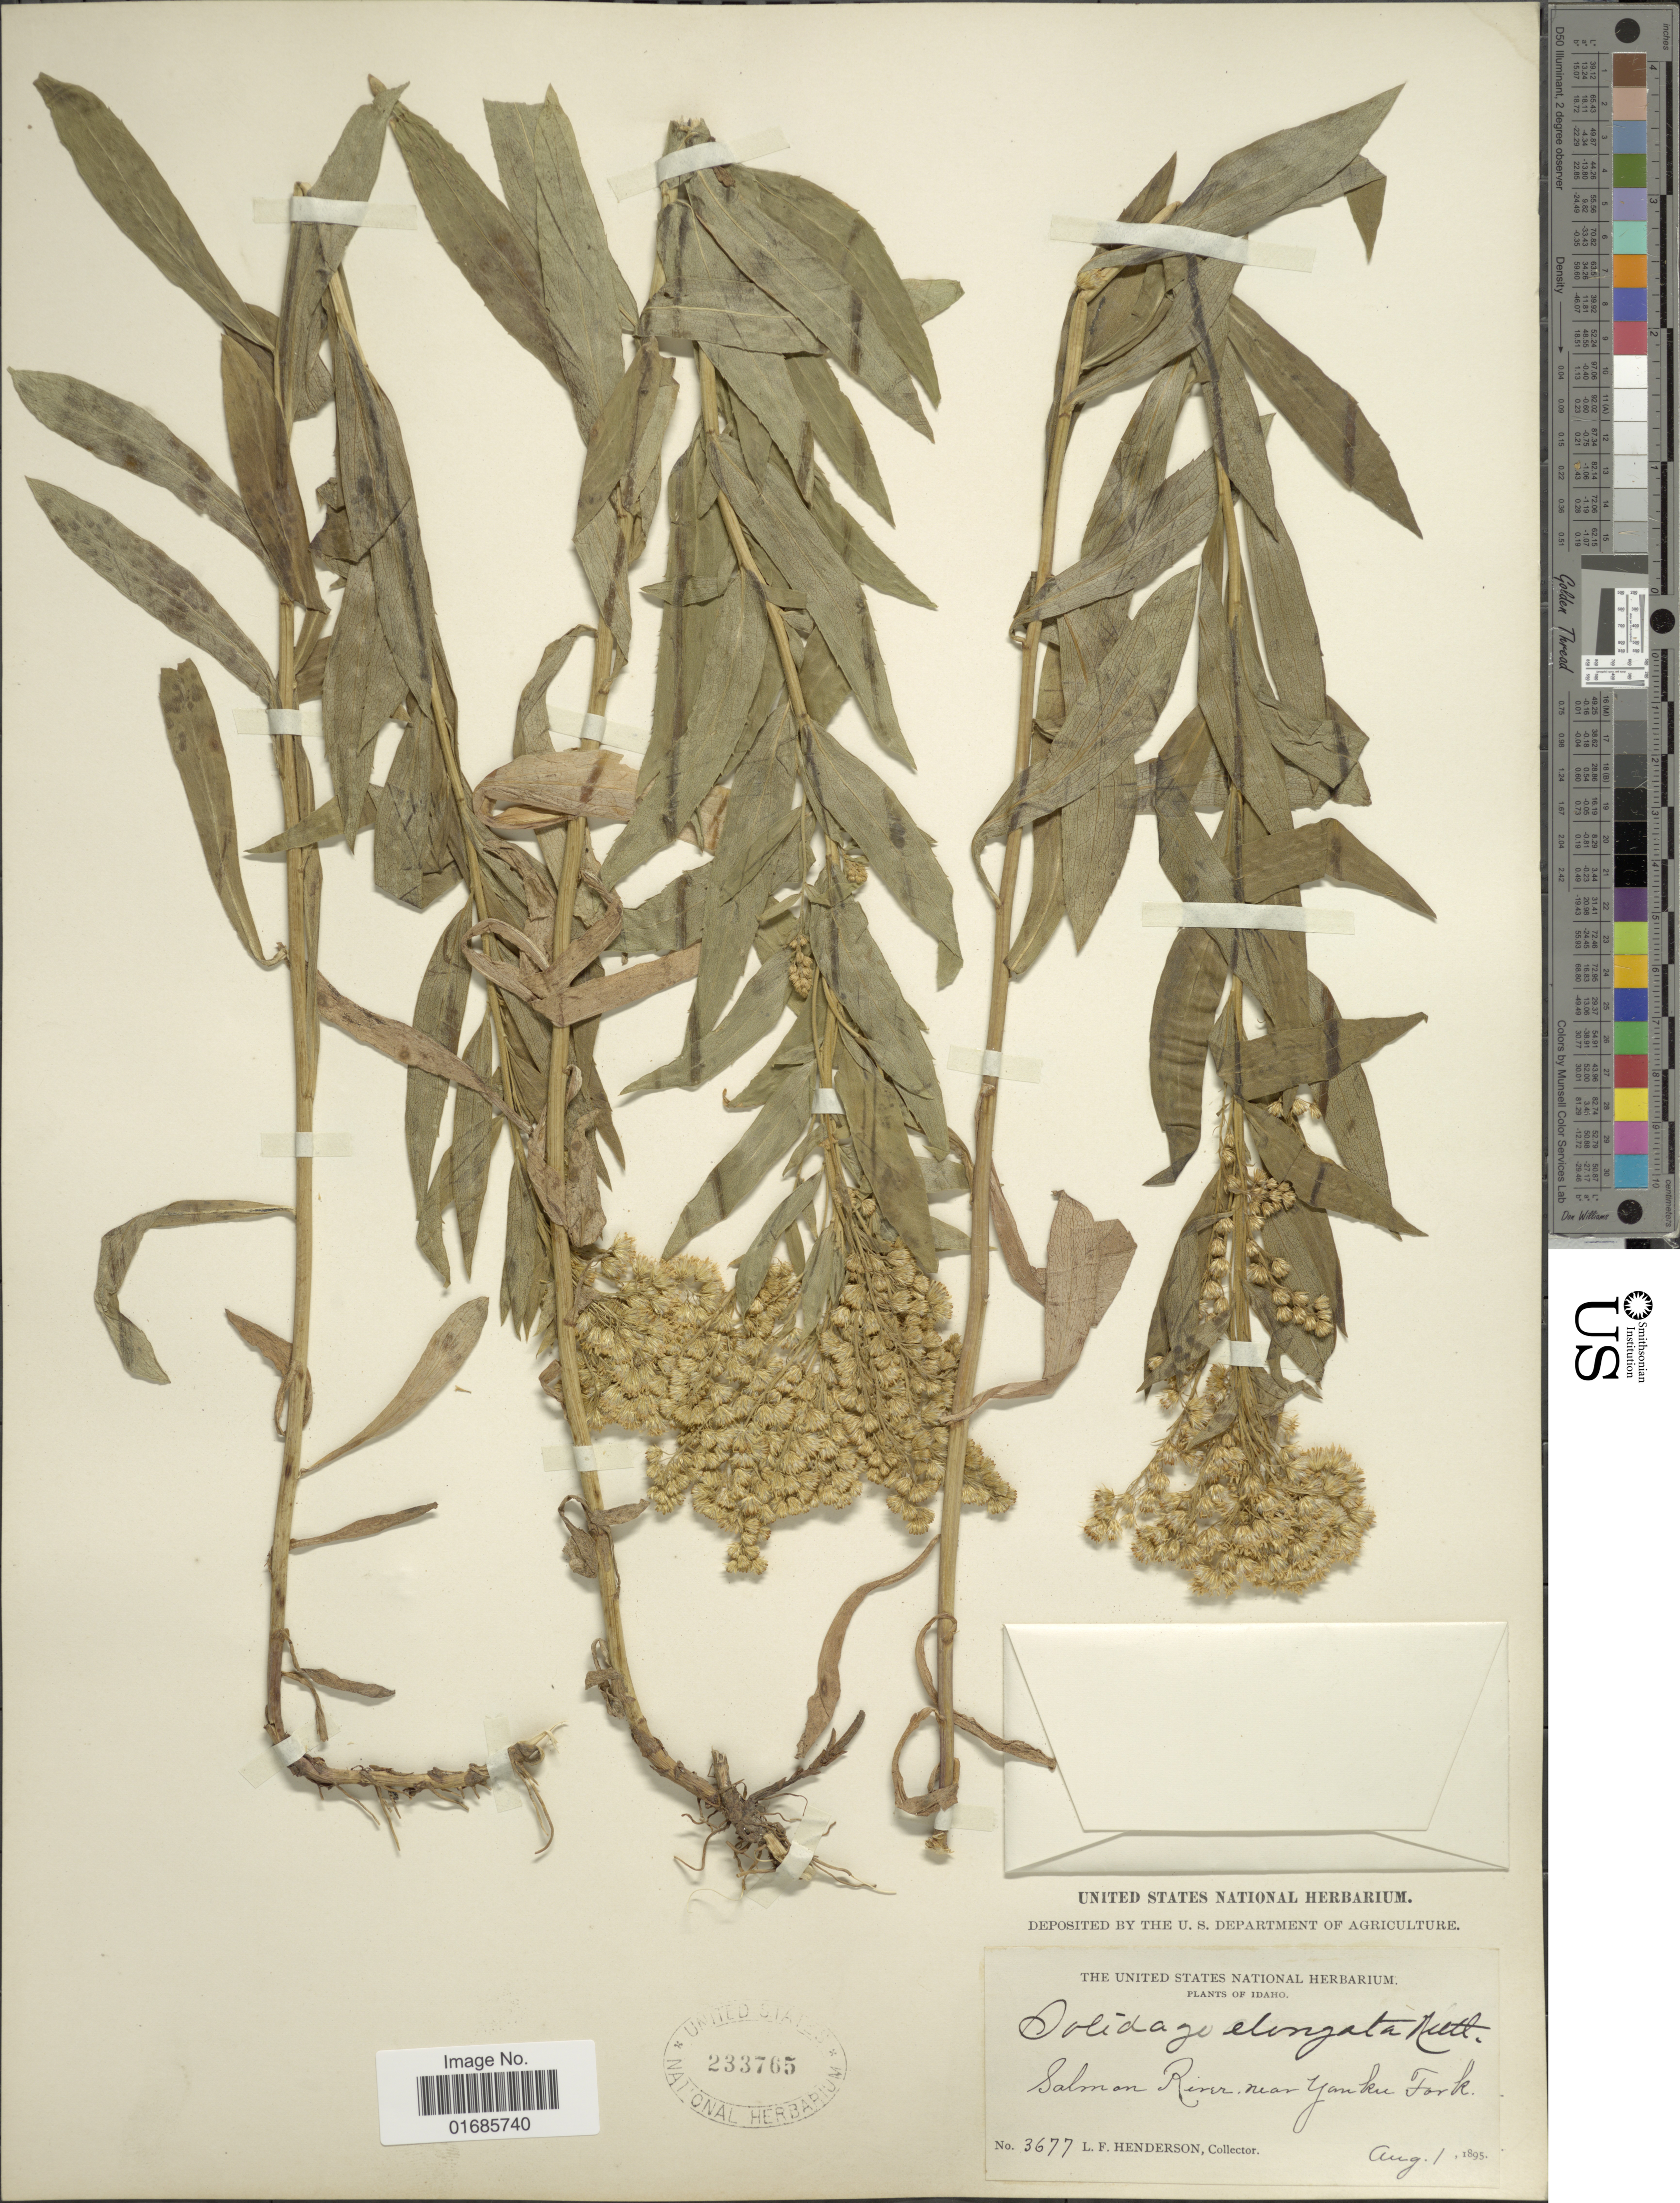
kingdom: Plantae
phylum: Tracheophyta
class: Magnoliopsida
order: Asterales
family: Asteraceae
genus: Solidago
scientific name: Solidago canadensis var. salebrosa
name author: (Piper) M.E. Jones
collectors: L. Henderson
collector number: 3677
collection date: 1895-08-01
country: United States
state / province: Idaho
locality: Salmon River, near Yankee Fork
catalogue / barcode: US 233765